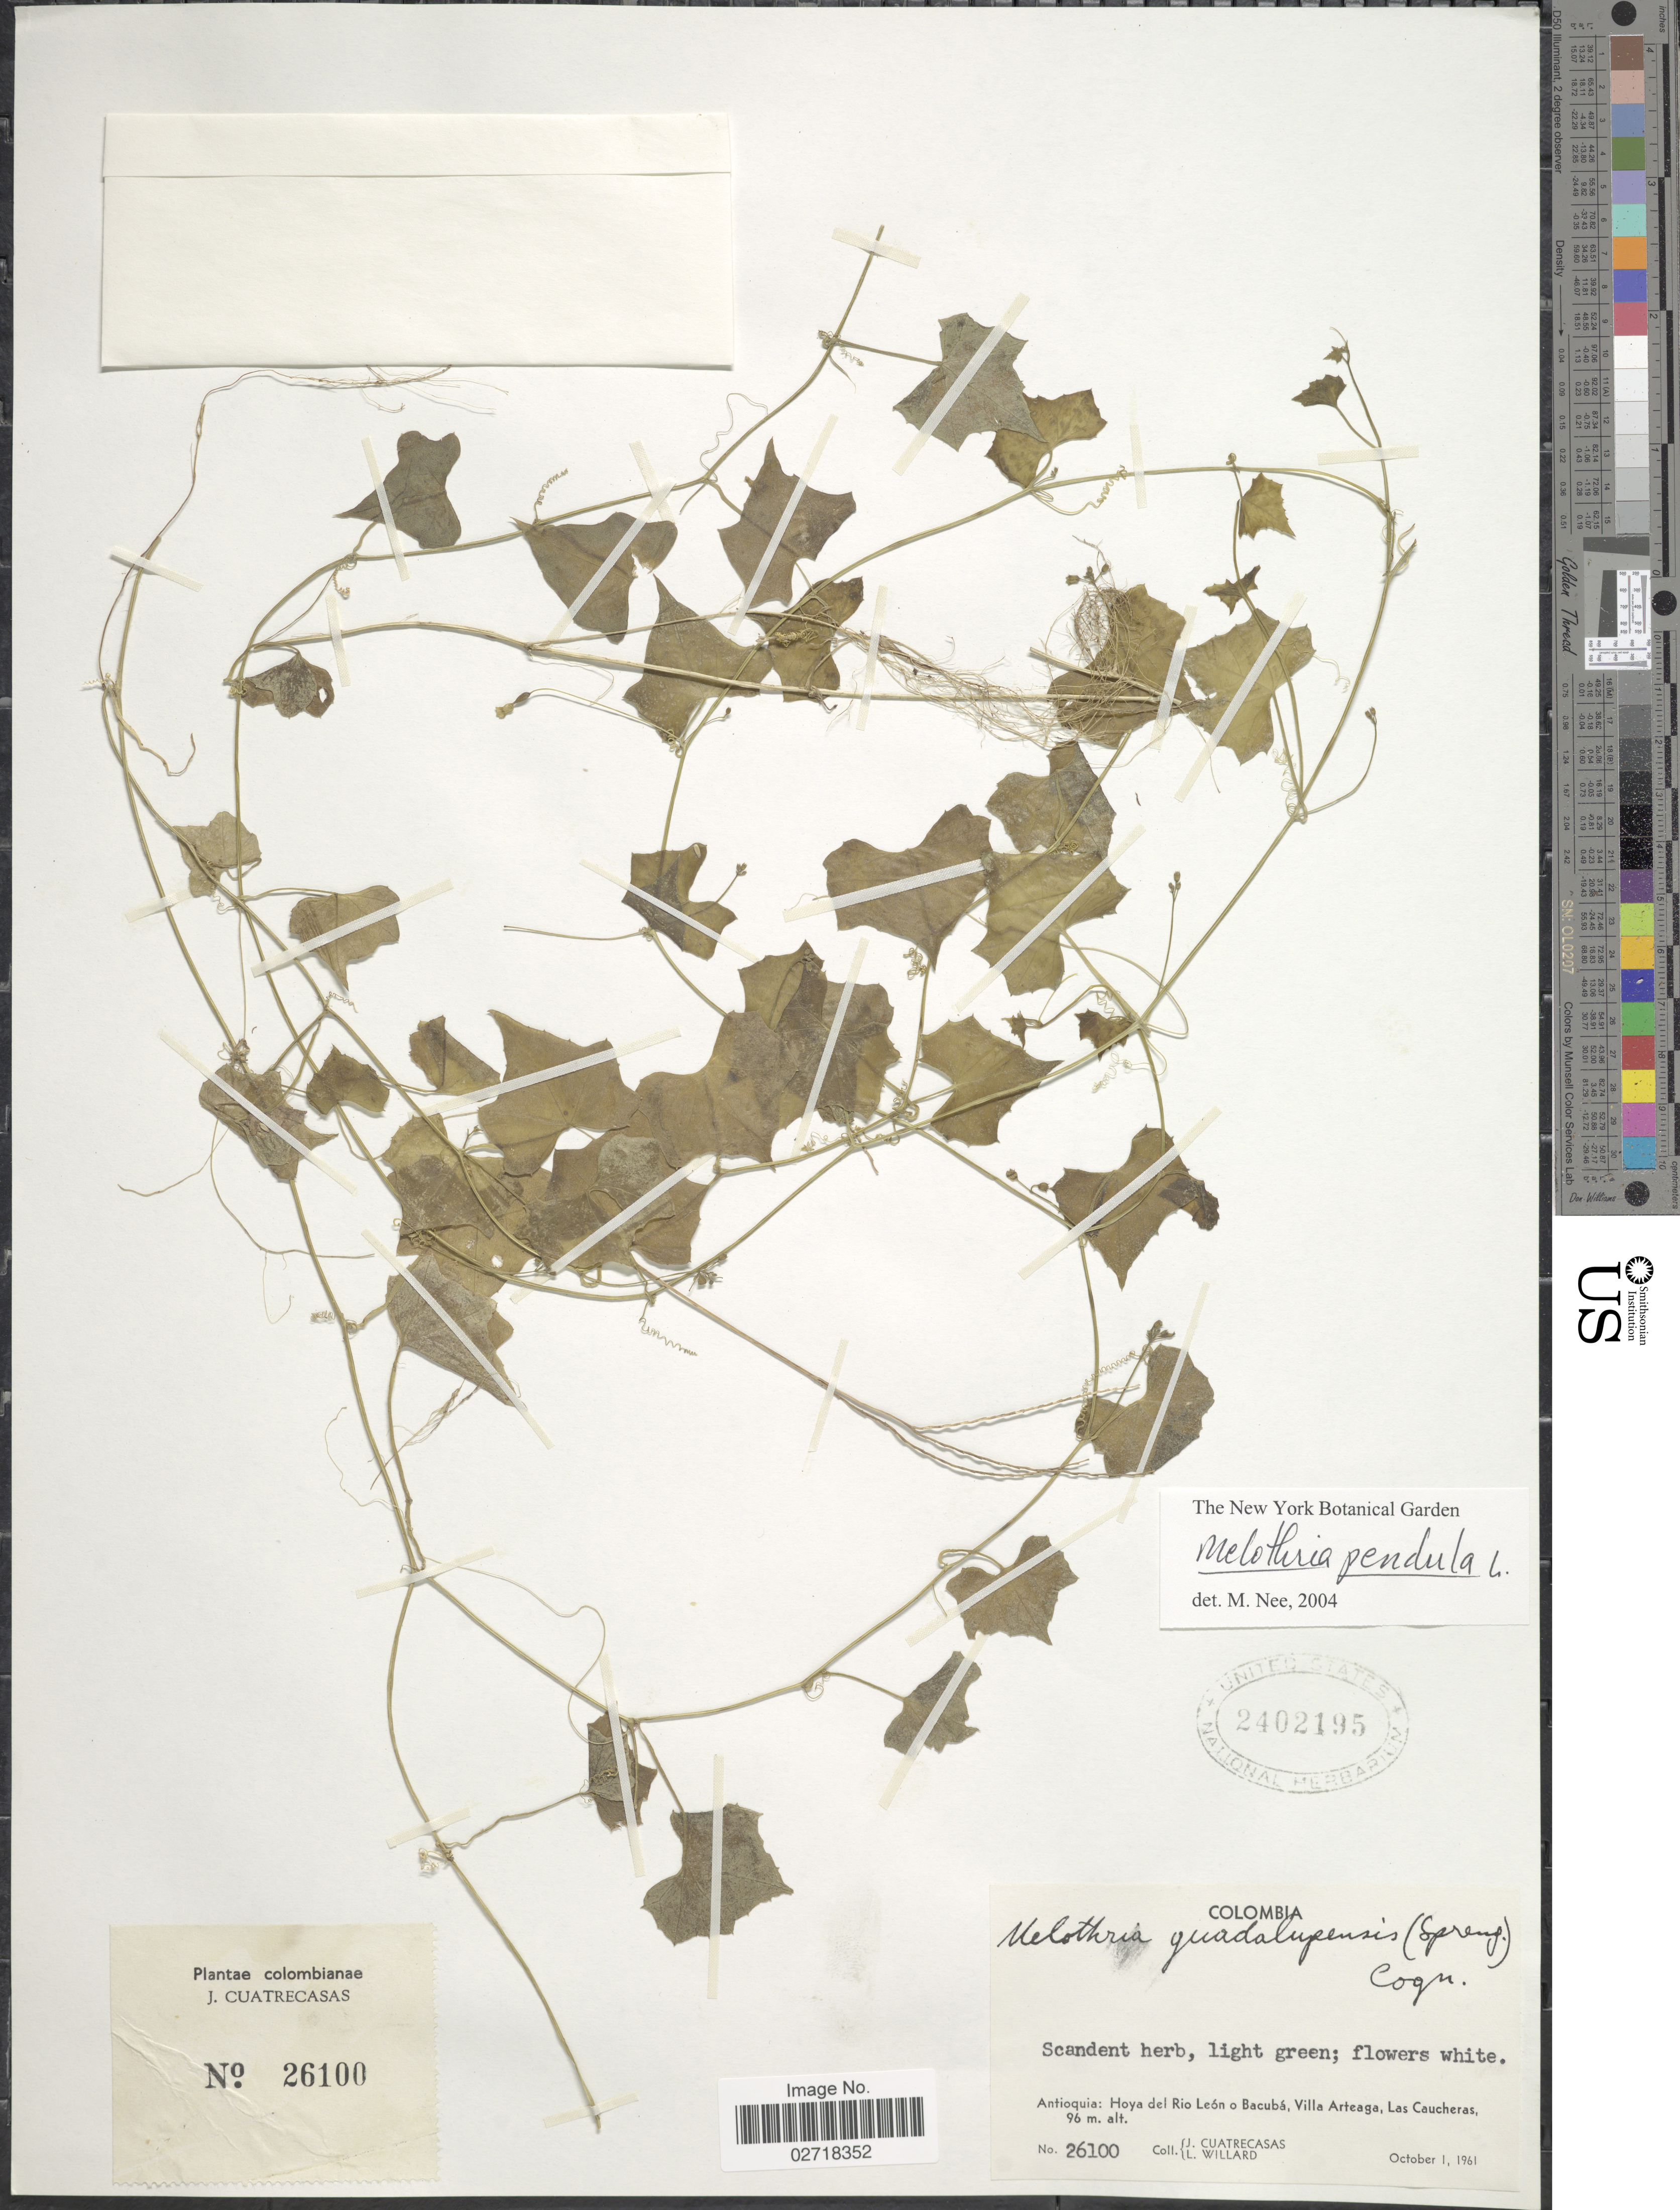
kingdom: Plantae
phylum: Tracheophyta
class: Magnoliopsida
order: Cucurbitales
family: Cucurbitaceae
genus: Melothria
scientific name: Melothria pendula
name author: L.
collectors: J. Cuatrecasas & L. Willard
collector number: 26100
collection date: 1961-10-01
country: Colombia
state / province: Antioquia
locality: Hoya del Rio Leon Bacuba, Villa Arteago, Las Caucheras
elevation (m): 96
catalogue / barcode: US 2402195